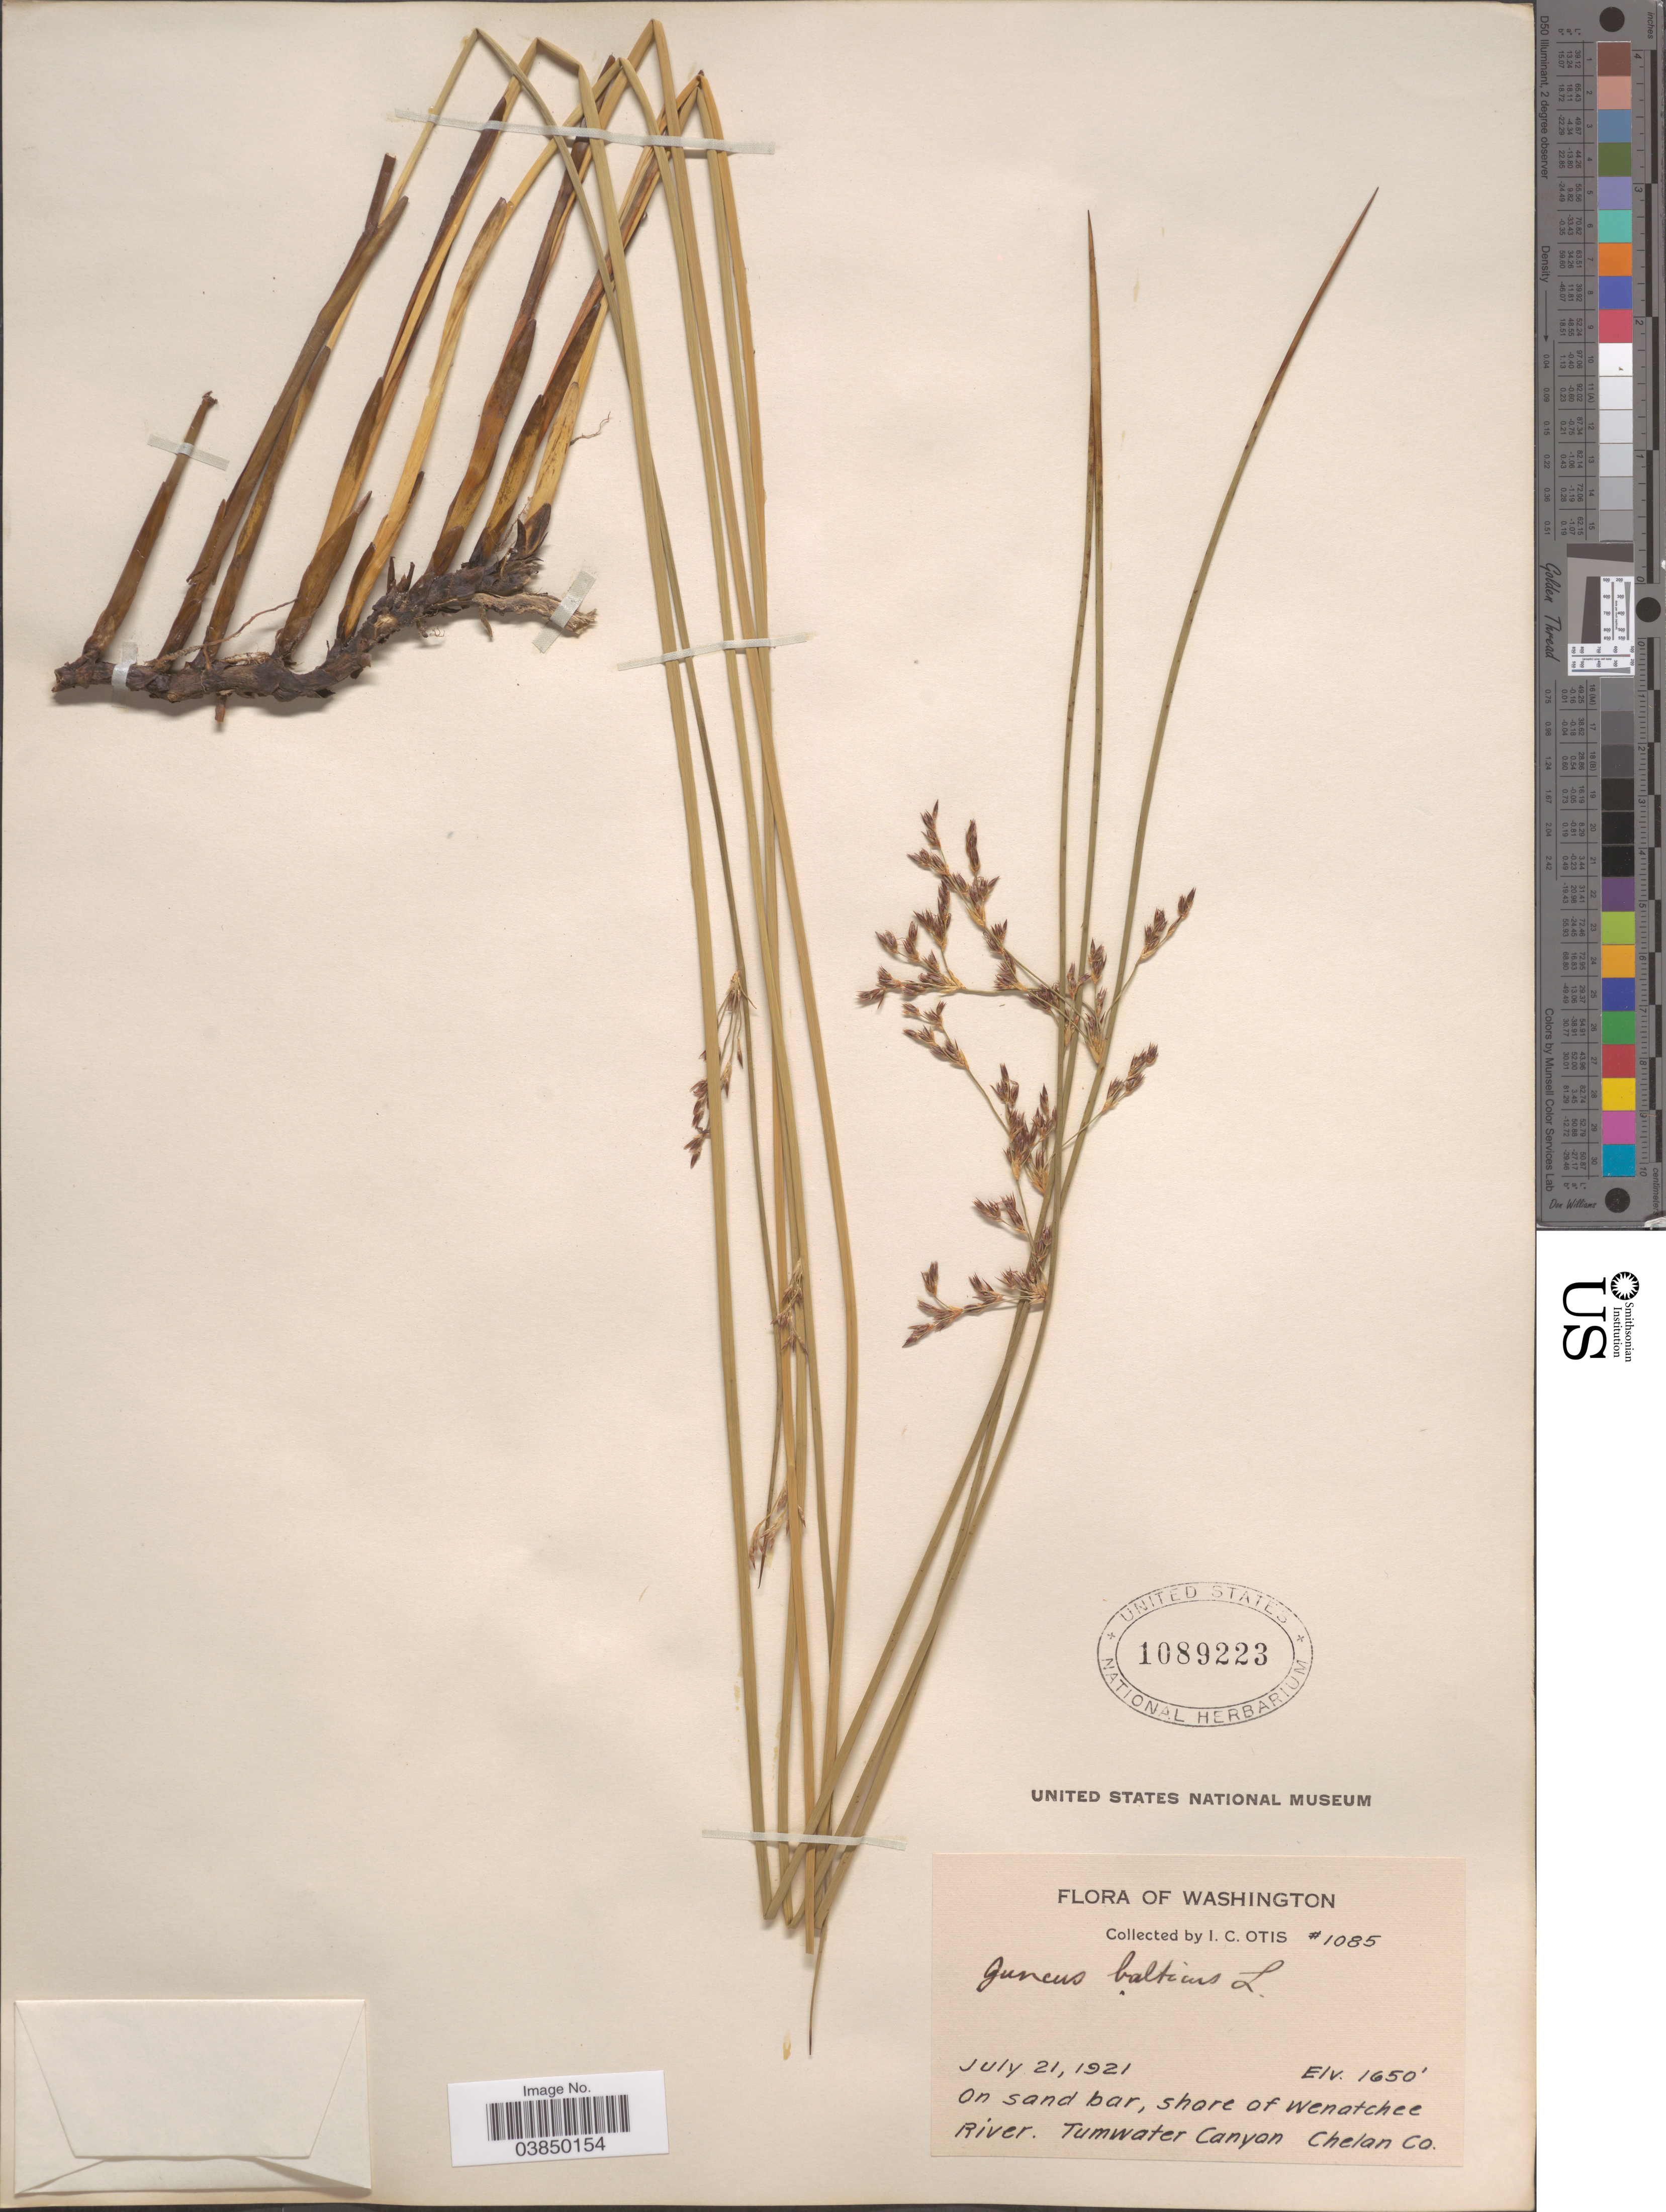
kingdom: Plantae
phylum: Tracheophyta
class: Liliopsida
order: Poales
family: Juncaceae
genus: Juncus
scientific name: Juncus balticus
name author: Willd.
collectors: I. C. Otis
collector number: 1085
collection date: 1921-07-21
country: United States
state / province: Washington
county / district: Chelan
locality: Shore of Wenatchee River. Tumwater Canyon Chelan Co.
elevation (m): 503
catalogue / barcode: US 1089223